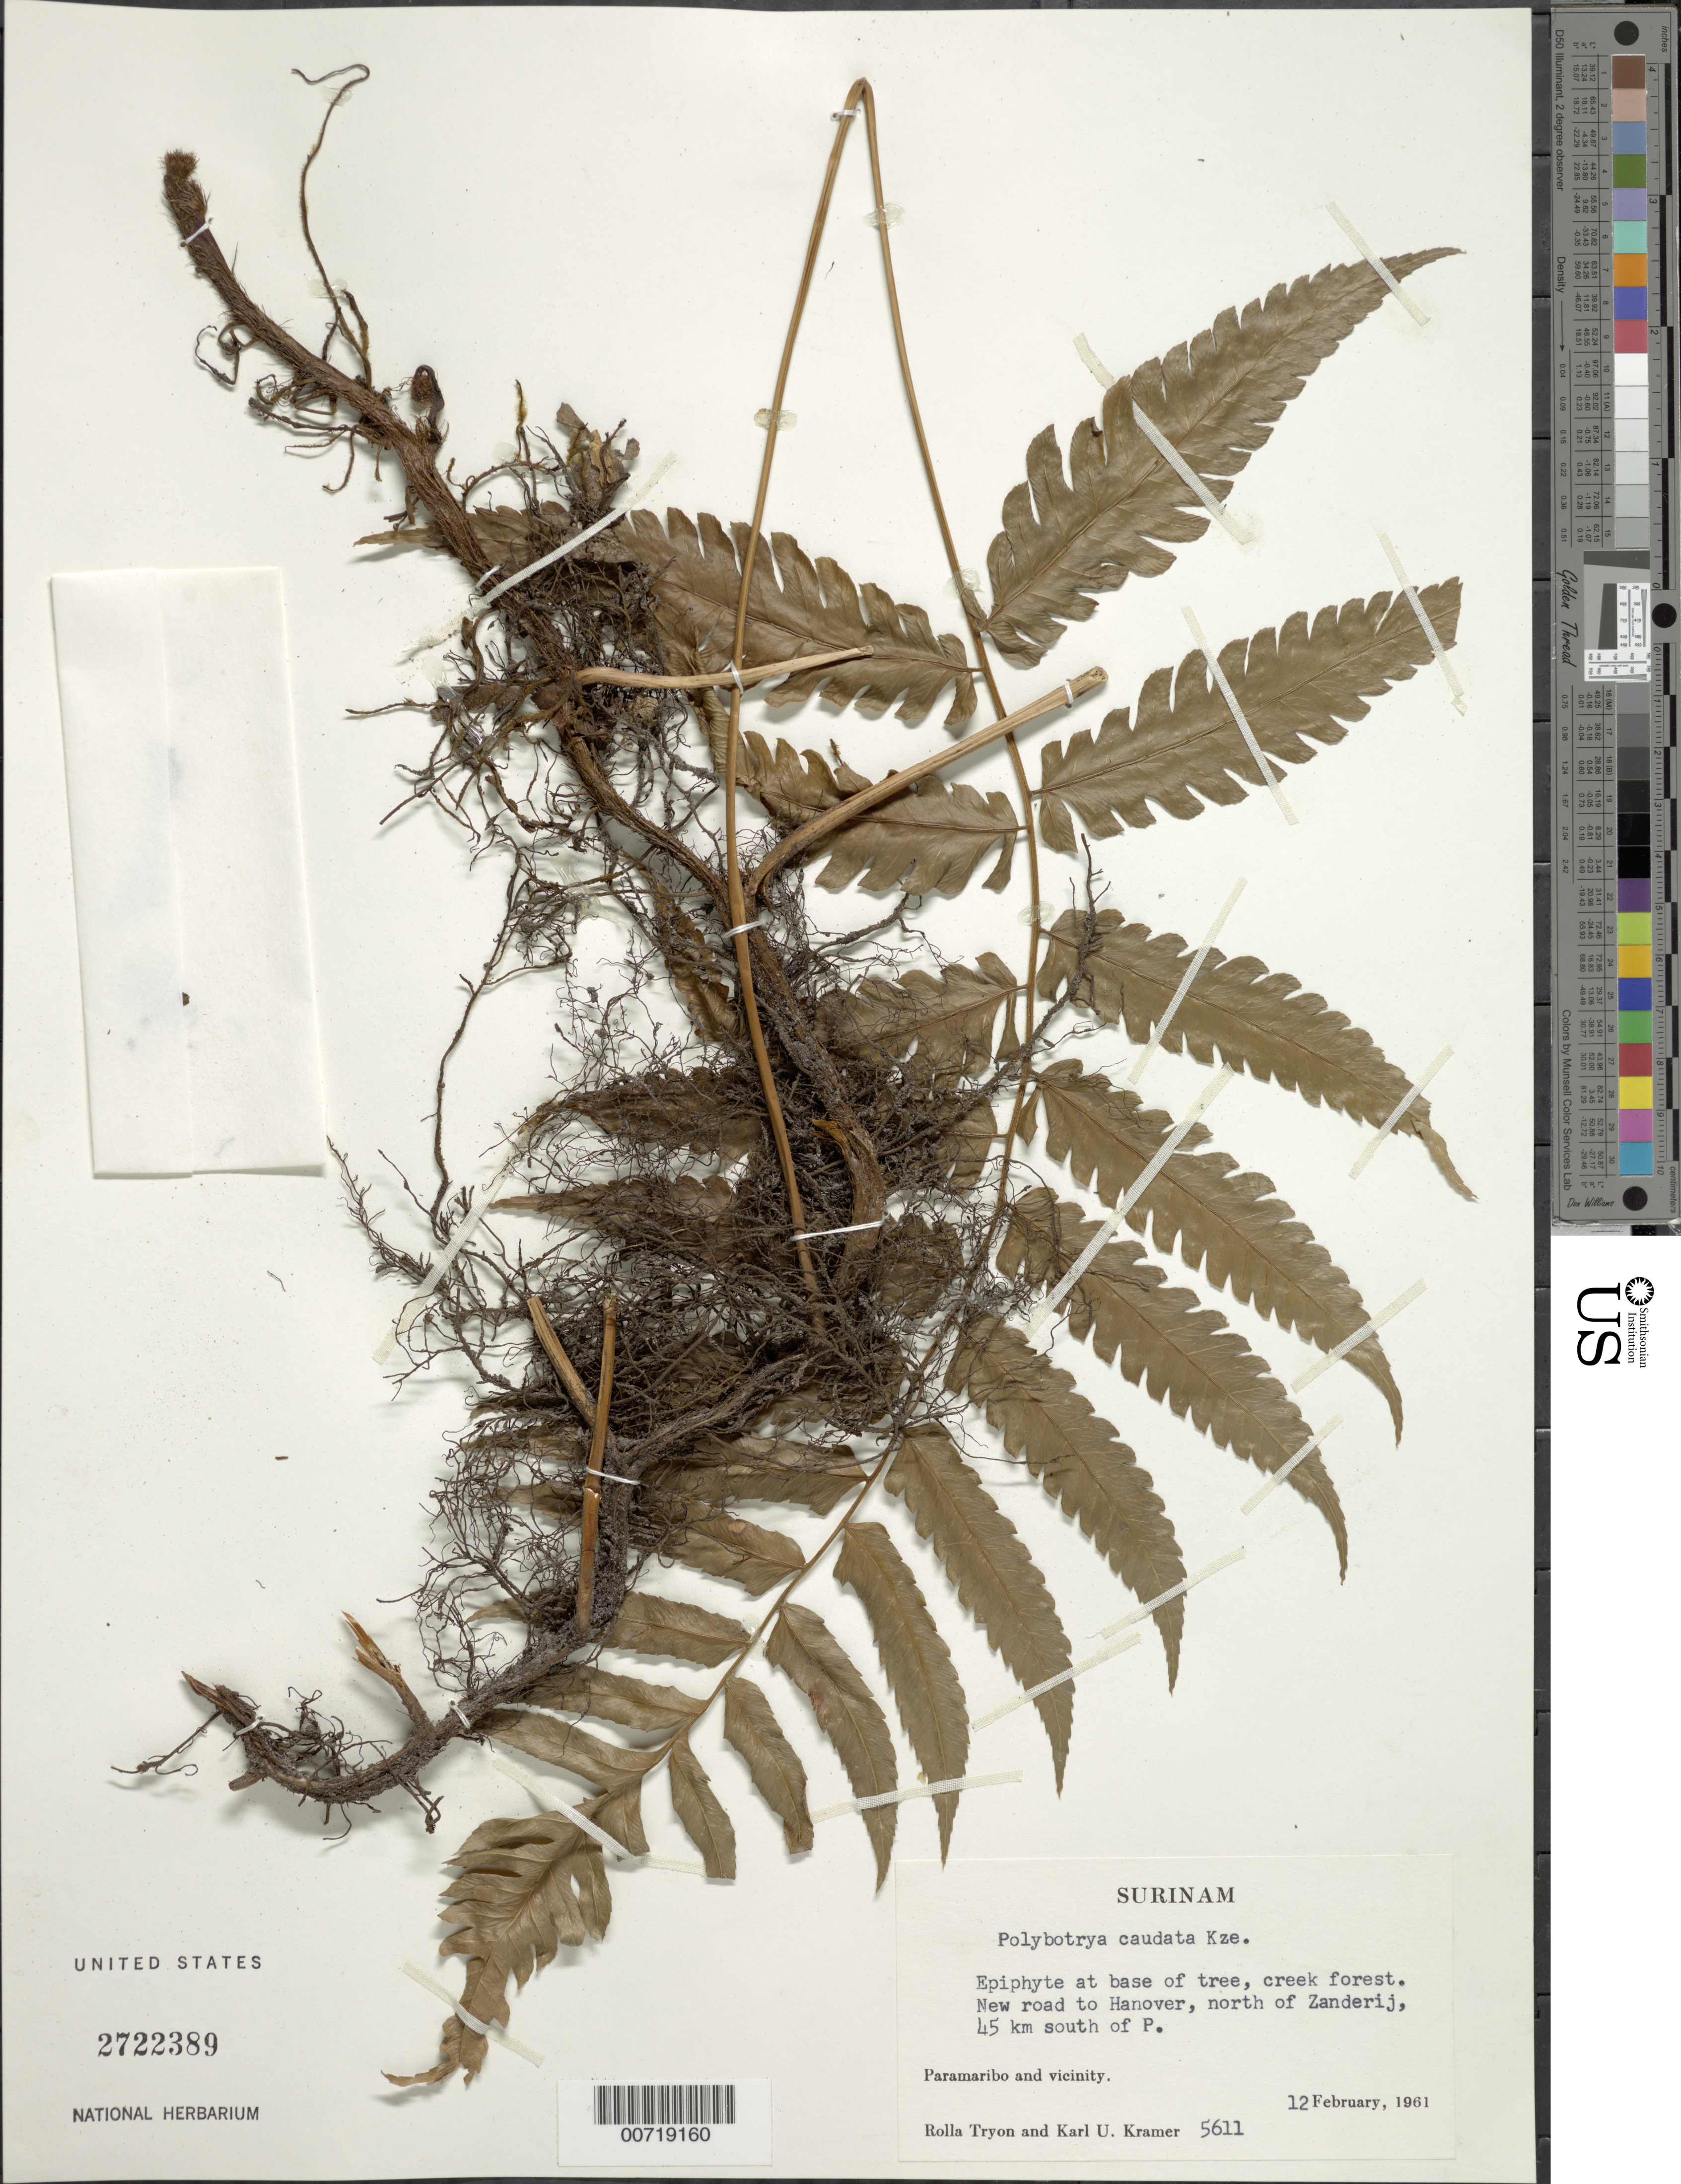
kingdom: Plantae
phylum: Tracheophyta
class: Polypodiopsida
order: Polypodiales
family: Dryopteridaceae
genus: Polybotrya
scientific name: Polybotrya caudata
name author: Kunze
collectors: R. M. Tryon & K. U. Kramer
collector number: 5611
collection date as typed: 12-Feb-61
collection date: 1961-02-12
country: Suriname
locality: Hanover, new road to, N of Zanderij, 45 km S of Paramaribo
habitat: Creek forest; at base of tree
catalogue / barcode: US 2722389